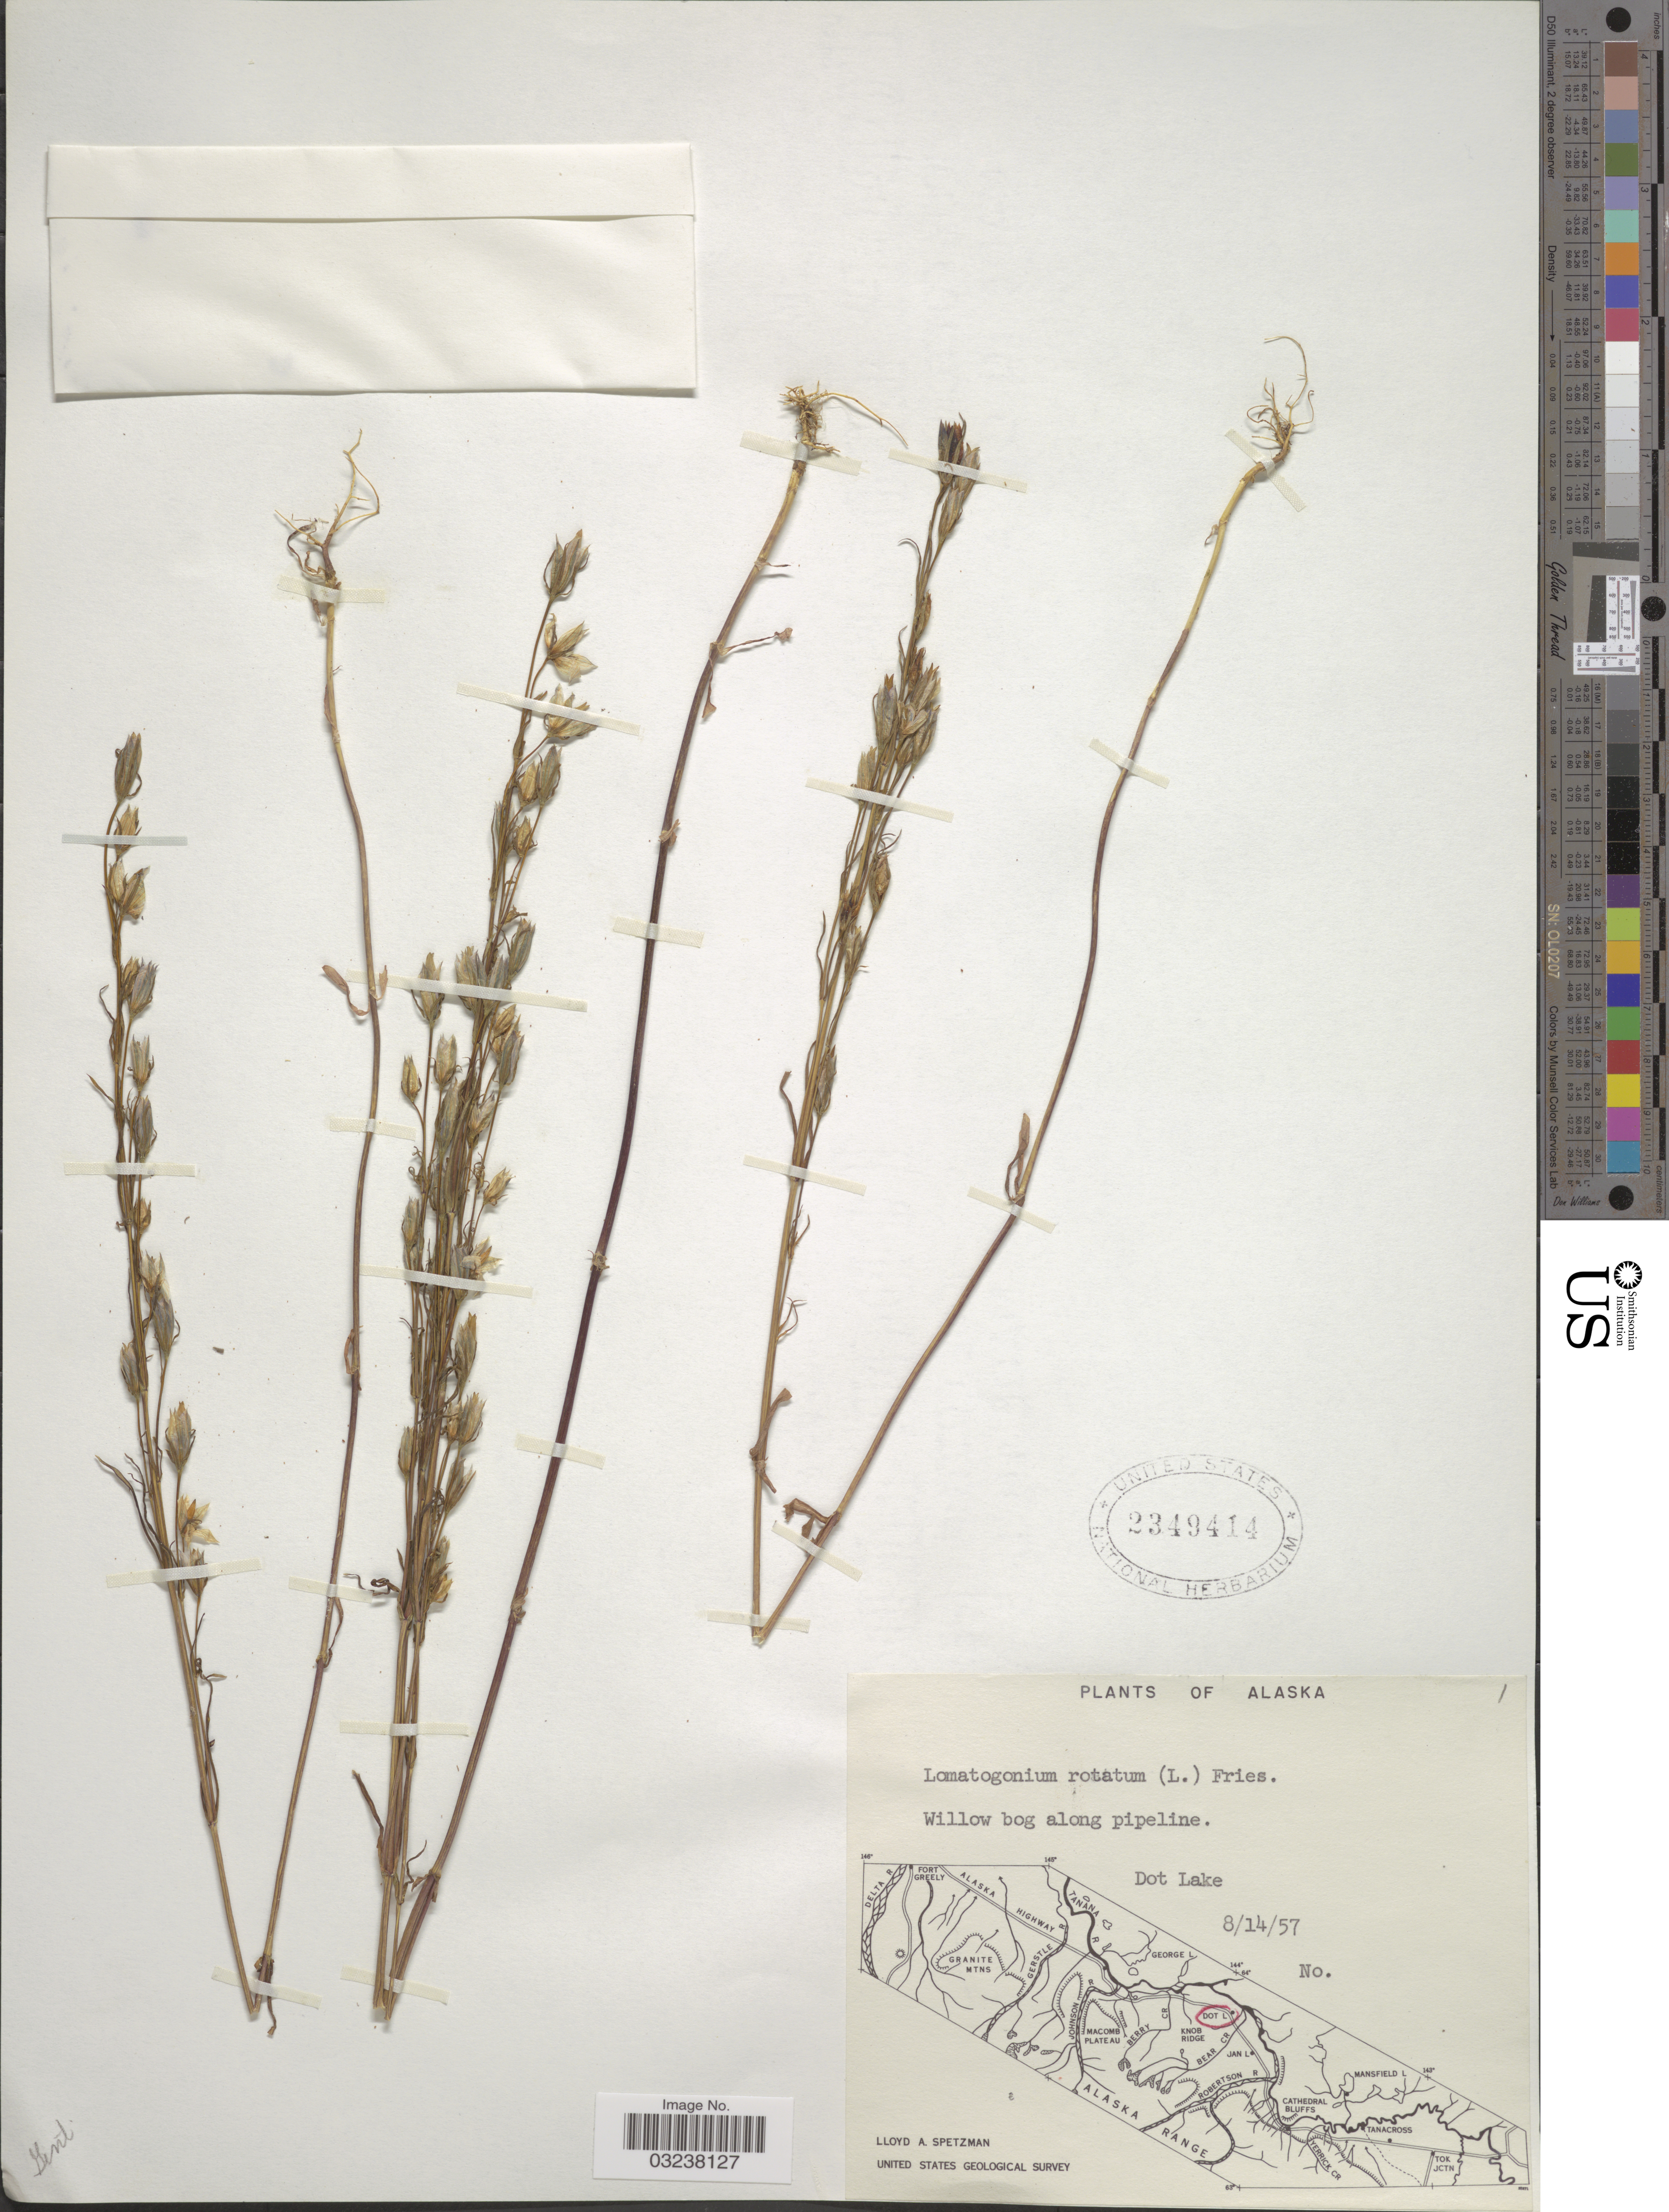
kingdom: Plantae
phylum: Tracheophyta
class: Magnoliopsida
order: Gentianales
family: Gentianaceae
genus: Lomatogonium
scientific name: Lomatogonium rotatum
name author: (L.) Fr.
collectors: L. Spetzman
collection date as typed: Transcribed d/m/y: 14/8/57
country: United States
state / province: Alaska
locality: Willow bog along pipeline. Dot Lake.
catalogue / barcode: US 2349414